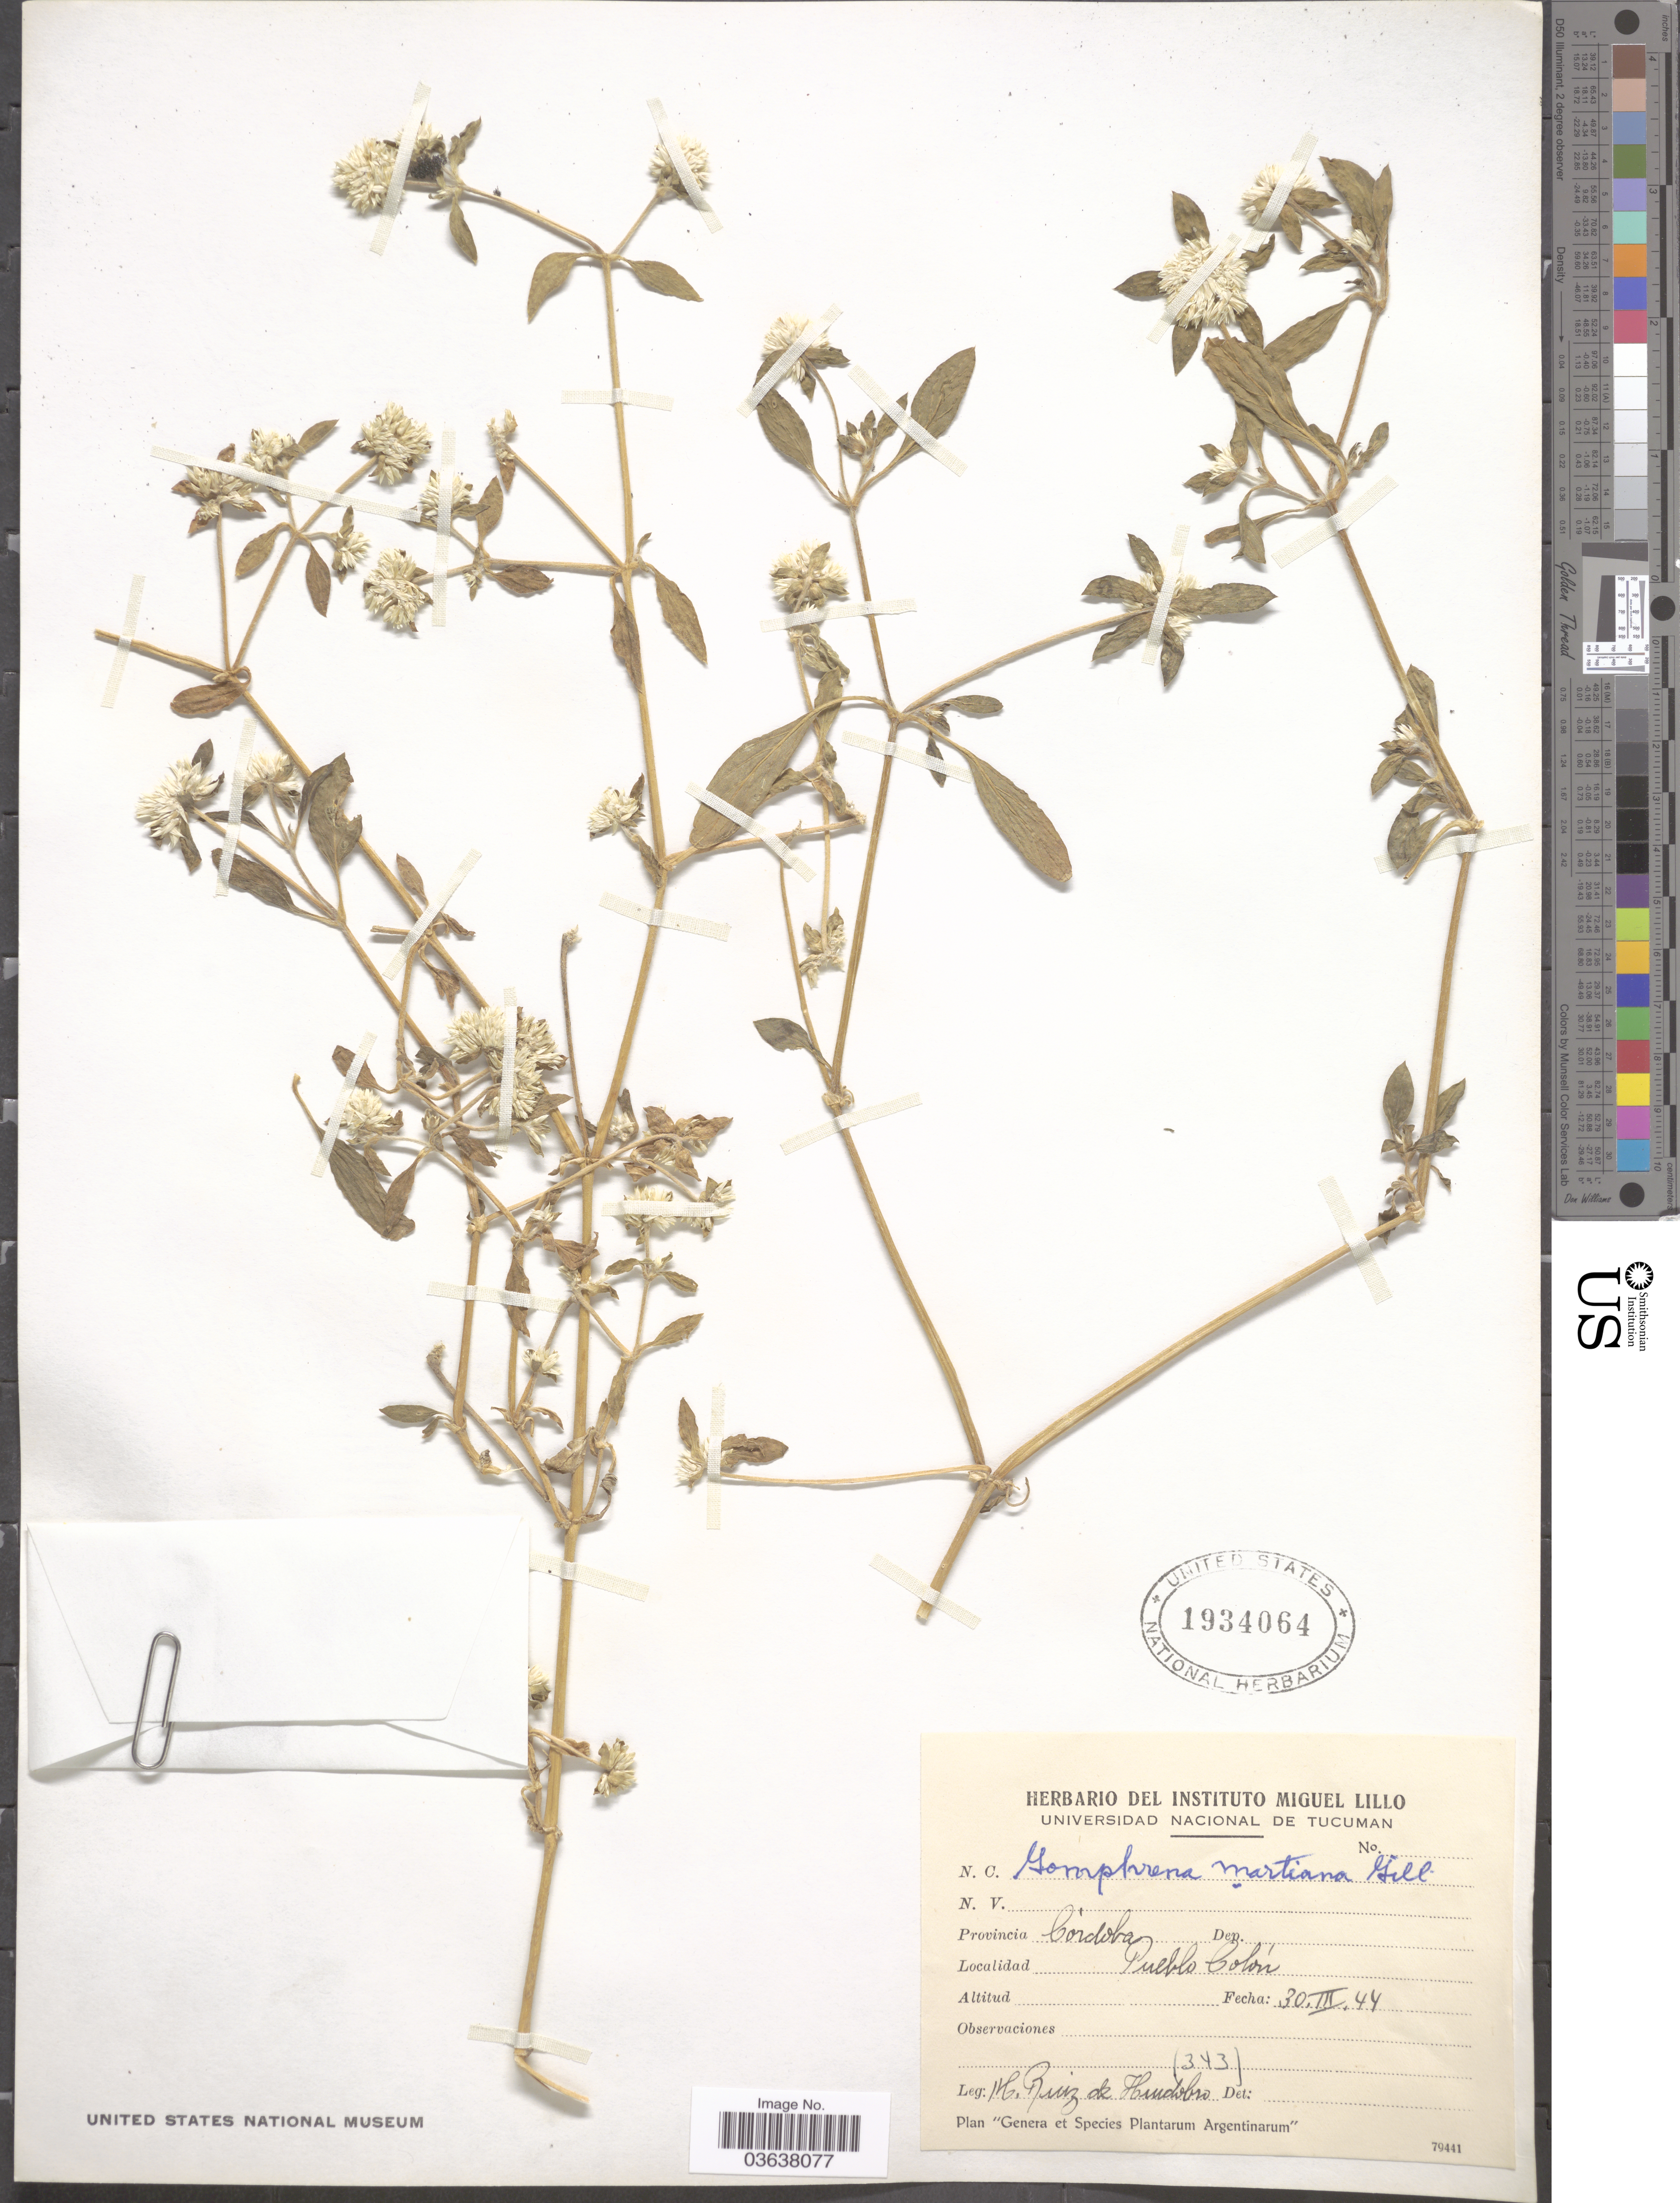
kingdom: Plantae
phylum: Tracheophyta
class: Magnoliopsida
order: Caryophyllales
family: Amaranthaceae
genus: Gomphrena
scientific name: Gomphrena martiana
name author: Gillies ex Moq.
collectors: M. Ruiz Huidobro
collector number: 343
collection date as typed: Transcribed d/m/y: 30/3/44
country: Argentina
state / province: Cordoba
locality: Pueblo Colón.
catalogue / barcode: US 1934064